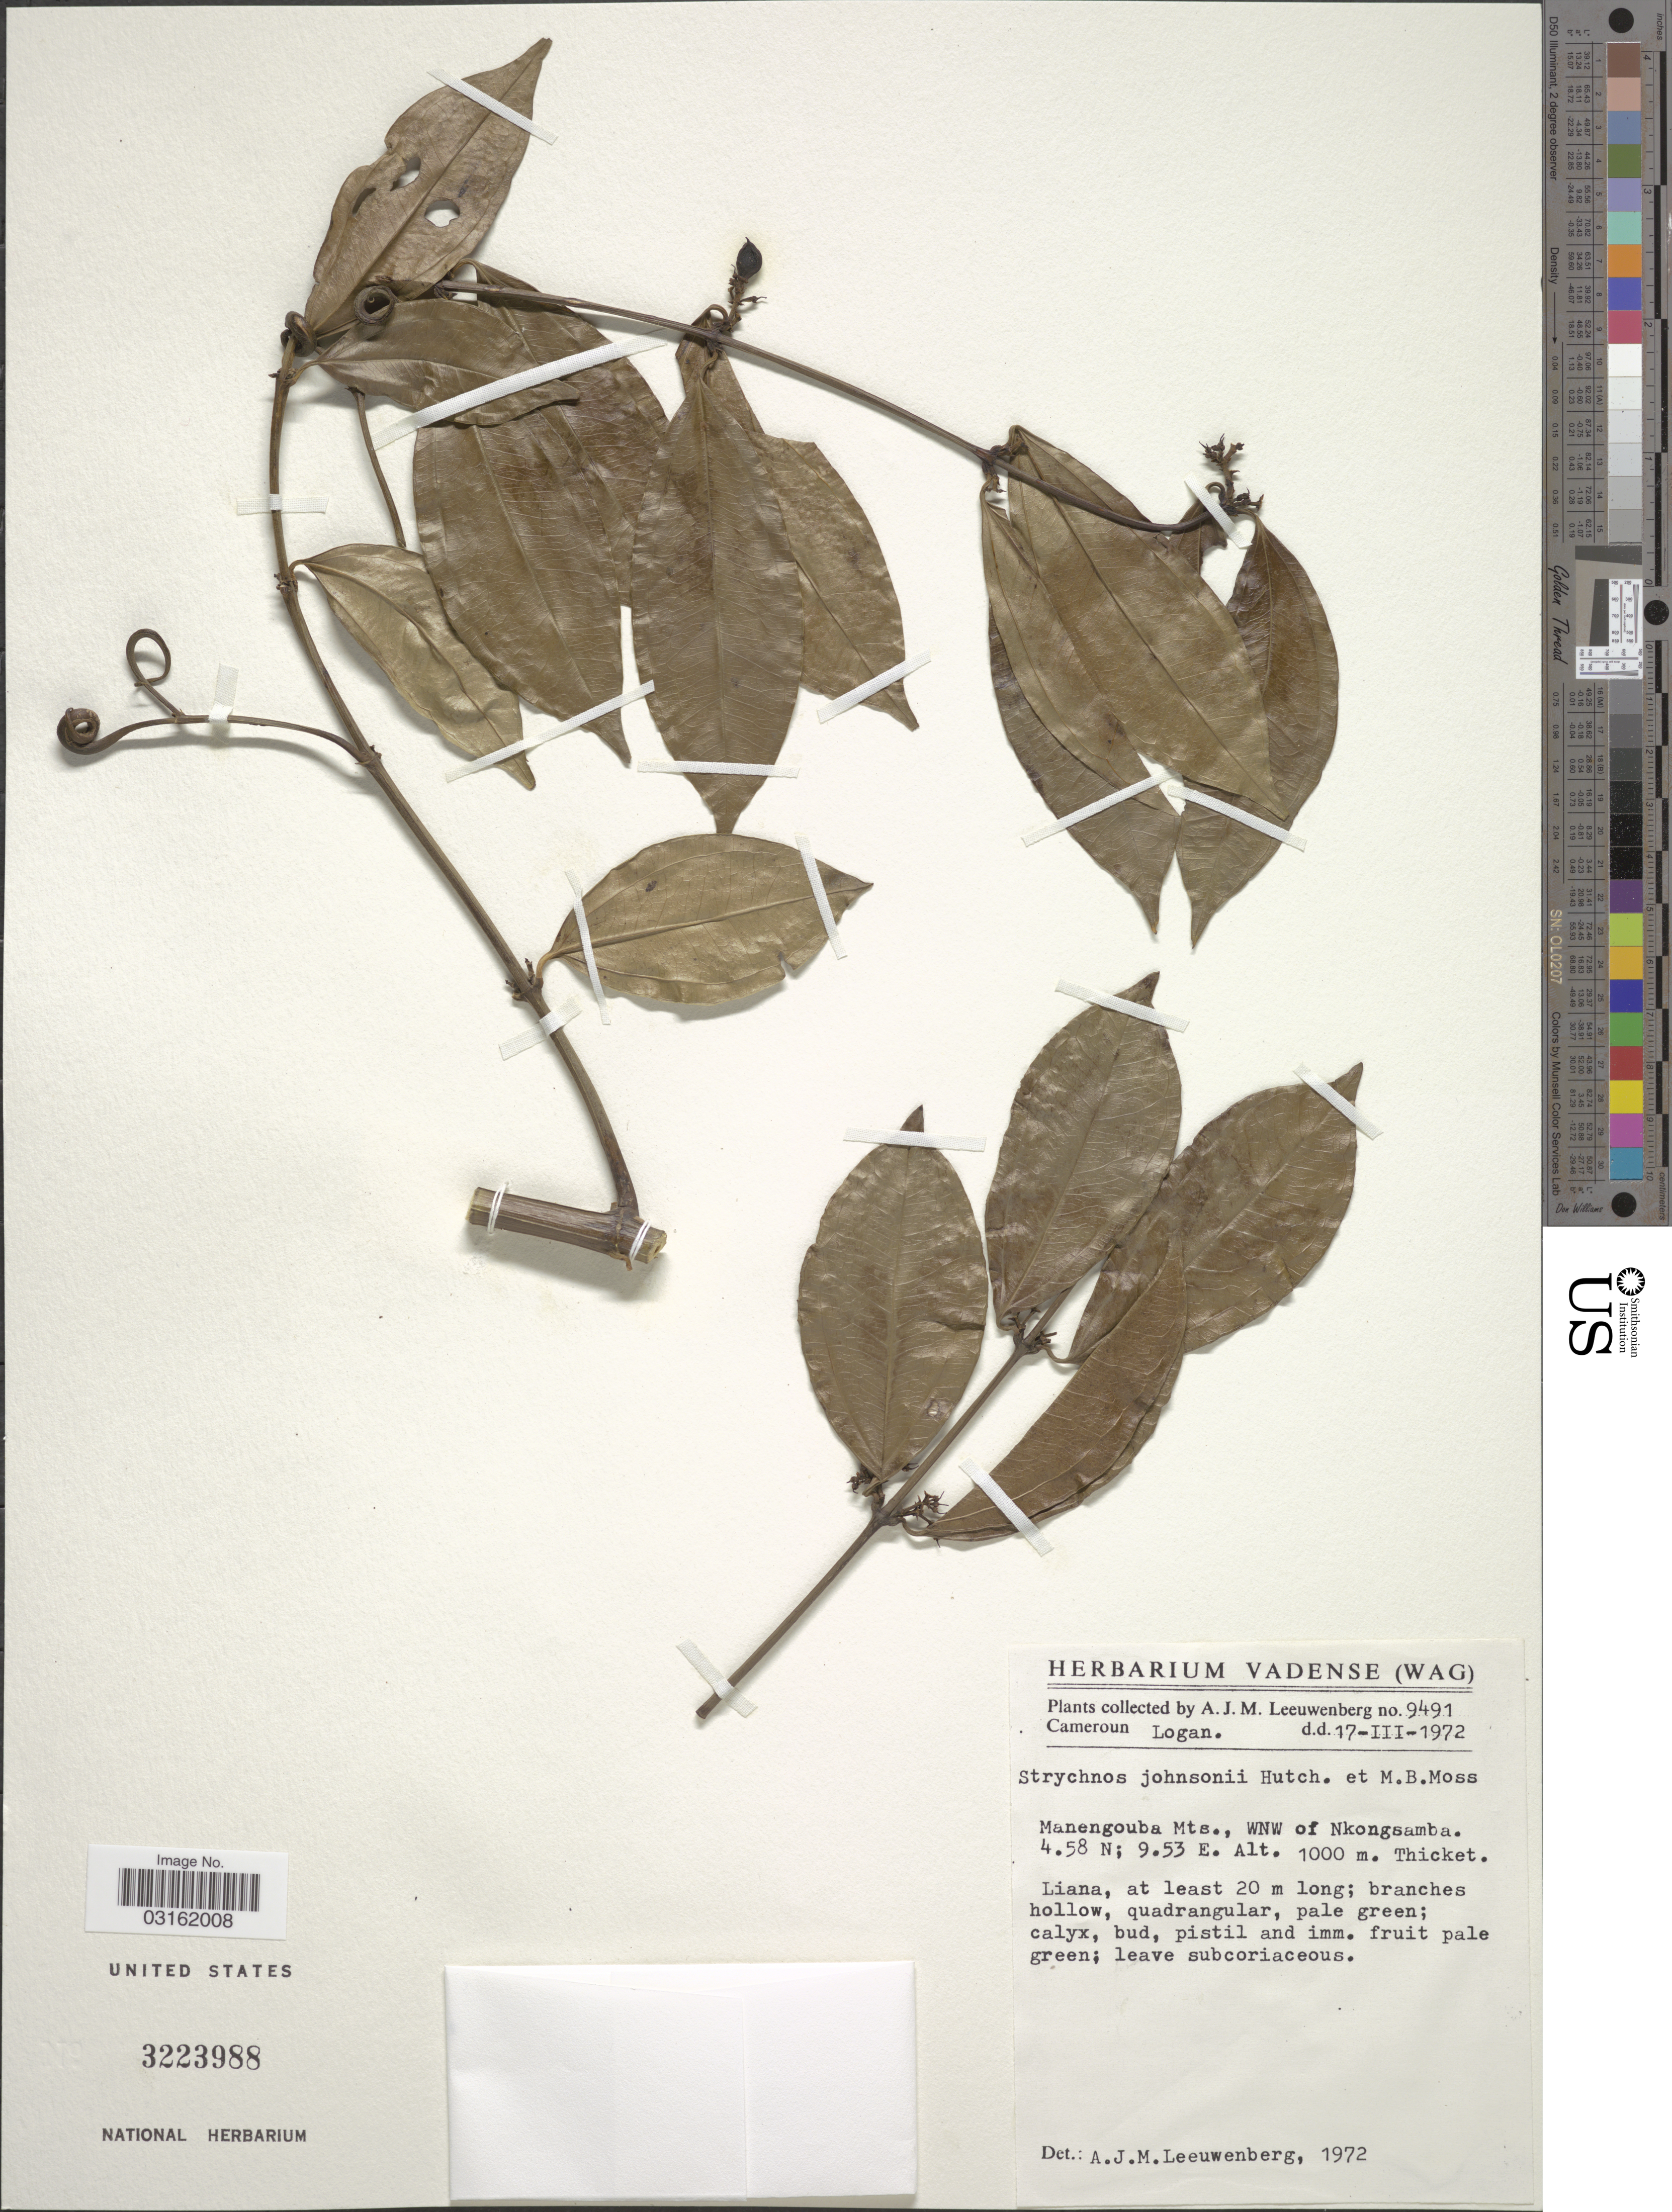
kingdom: Plantae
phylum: Tracheophyta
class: Magnoliopsida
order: Gentianales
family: Loganiaceae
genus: Strychnos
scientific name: Strychnos johnsonii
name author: Hutch. & M.B. Moss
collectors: A. J. M. Leeuwenberg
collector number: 9491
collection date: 1972-03-17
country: Cameroon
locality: Manengouba Mts., WNW of Nkongsamba.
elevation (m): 1000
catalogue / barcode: US 3223988